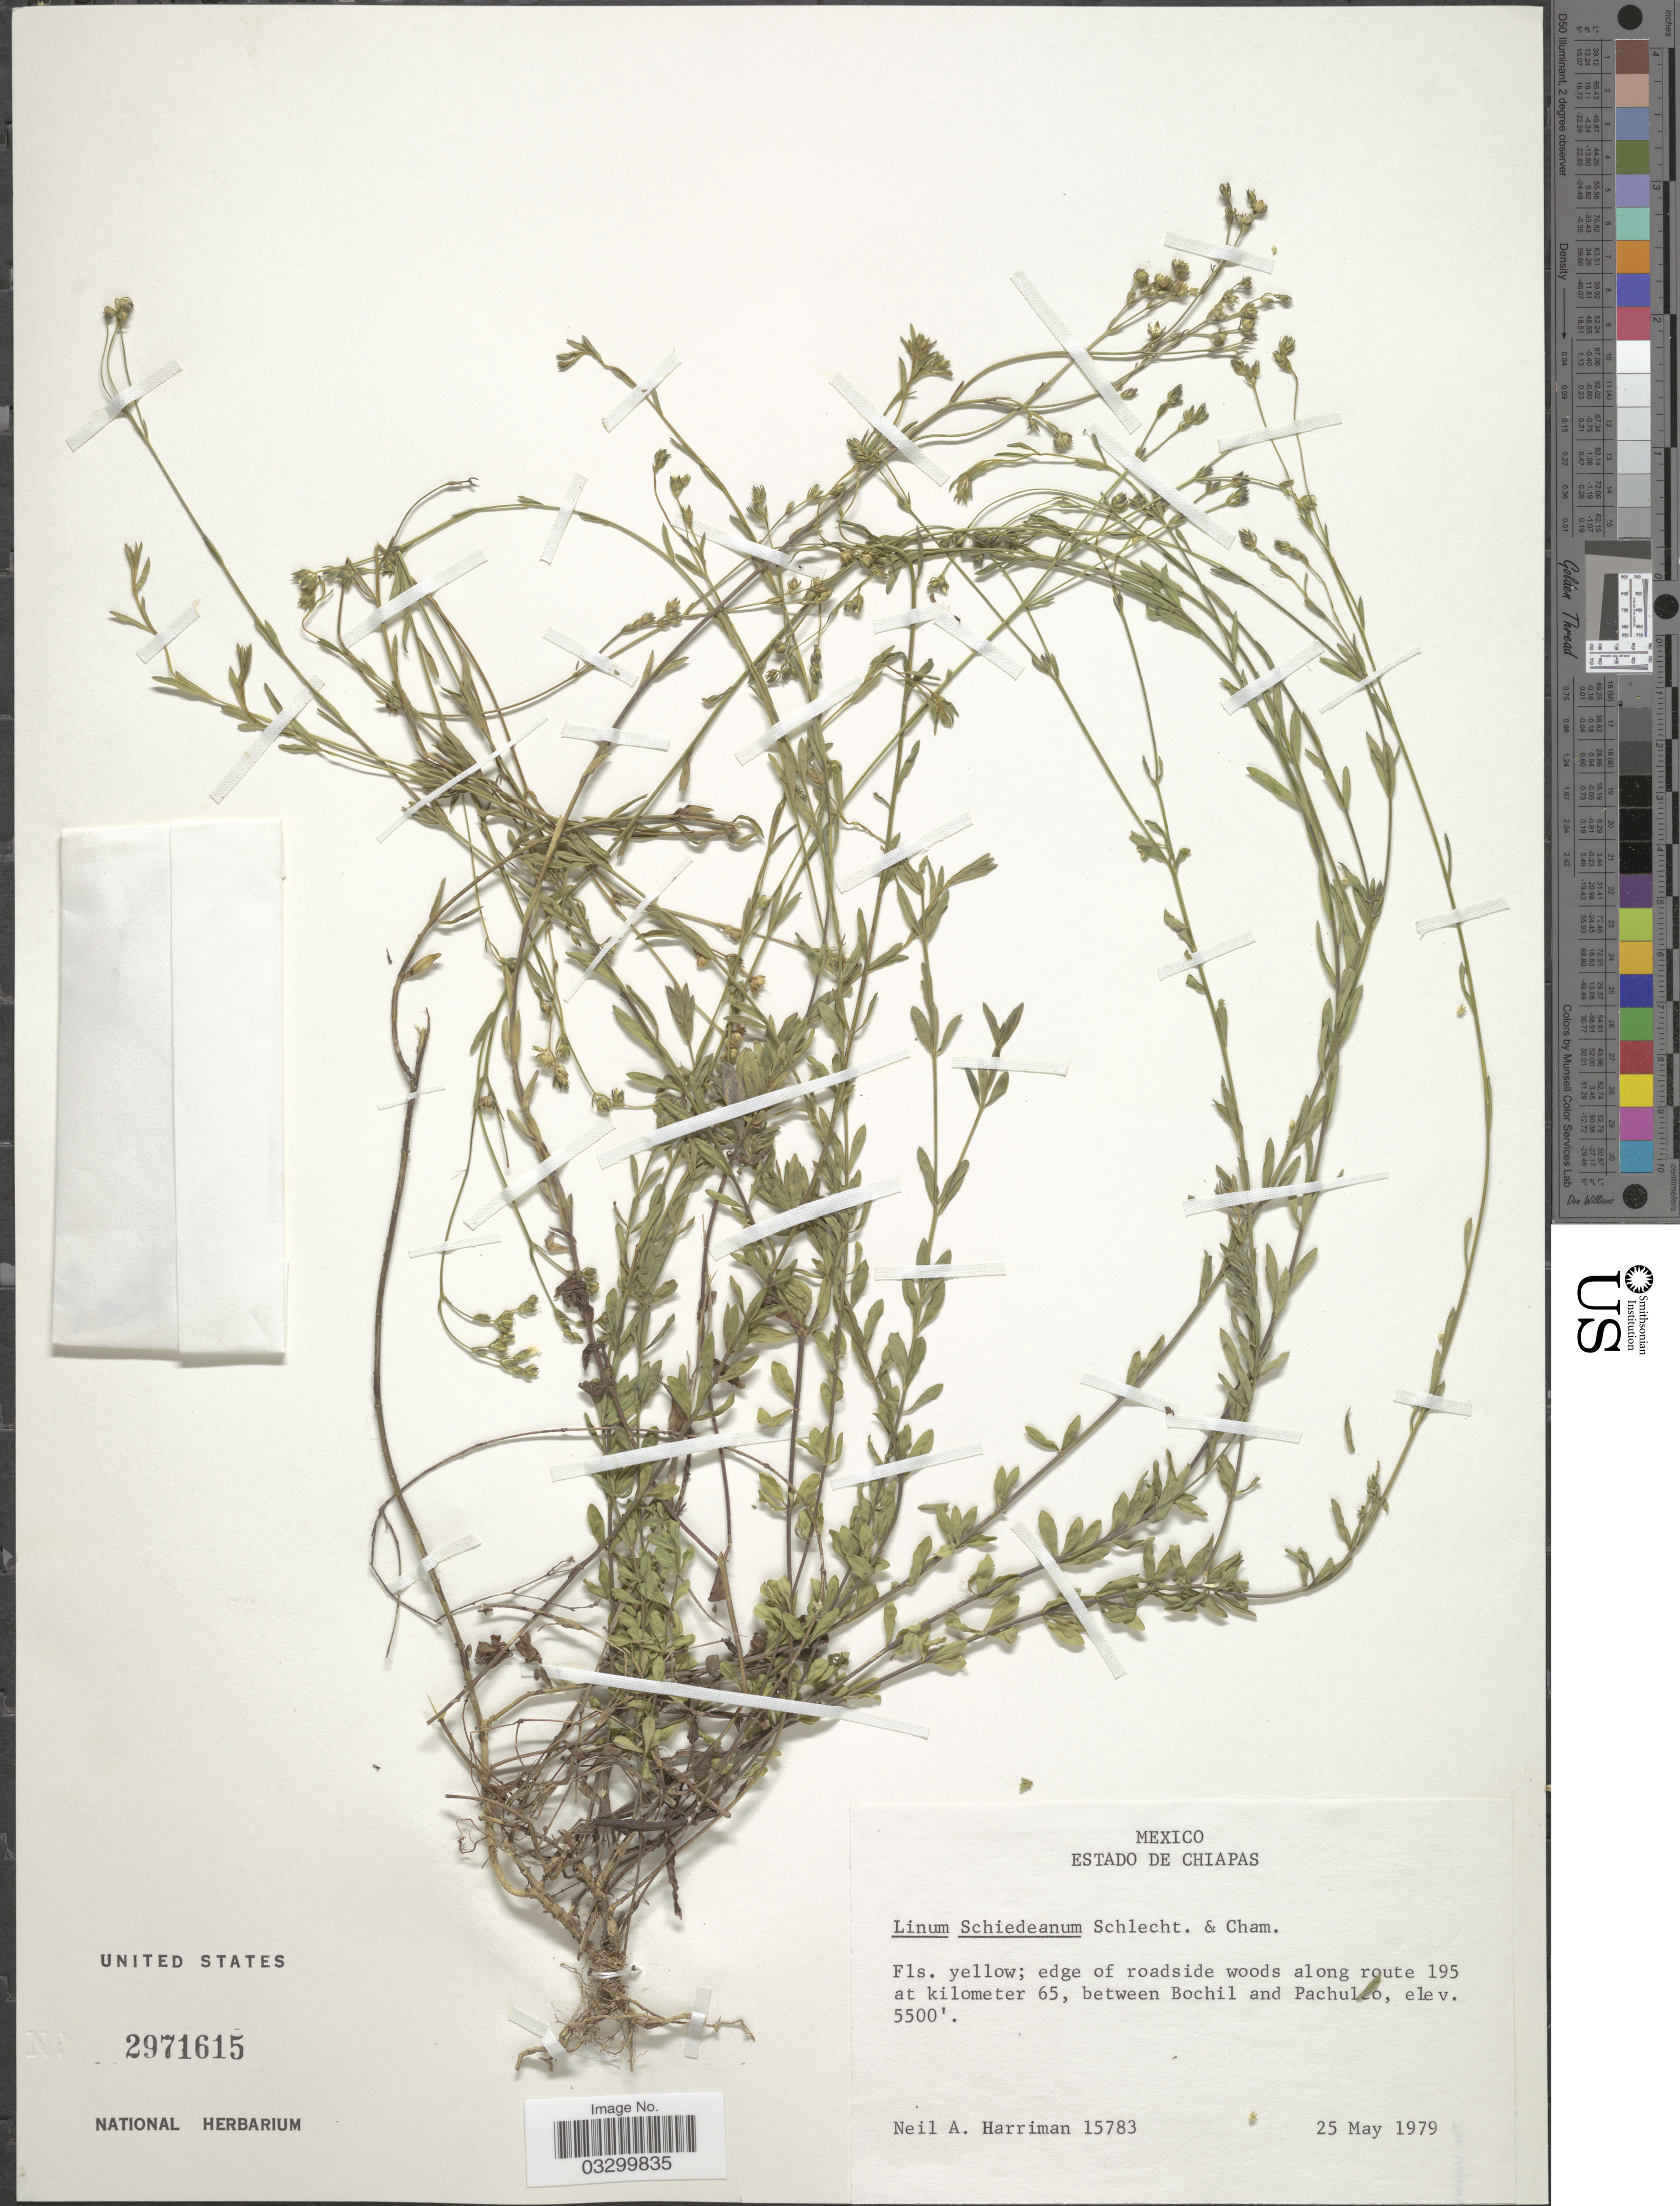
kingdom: Plantae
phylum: Tracheophyta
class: Magnoliopsida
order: Malpighiales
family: Linaceae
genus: Linum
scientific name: Linum schiedeanum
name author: Schltdl. & Cham.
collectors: N. A. Harriman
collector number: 15783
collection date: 1979-05-25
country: Mexico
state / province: Chiapas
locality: Edge of roadside woods along route 195 at kilometer 65, between Bochil and Pachulco.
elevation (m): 1676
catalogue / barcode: US 2971615